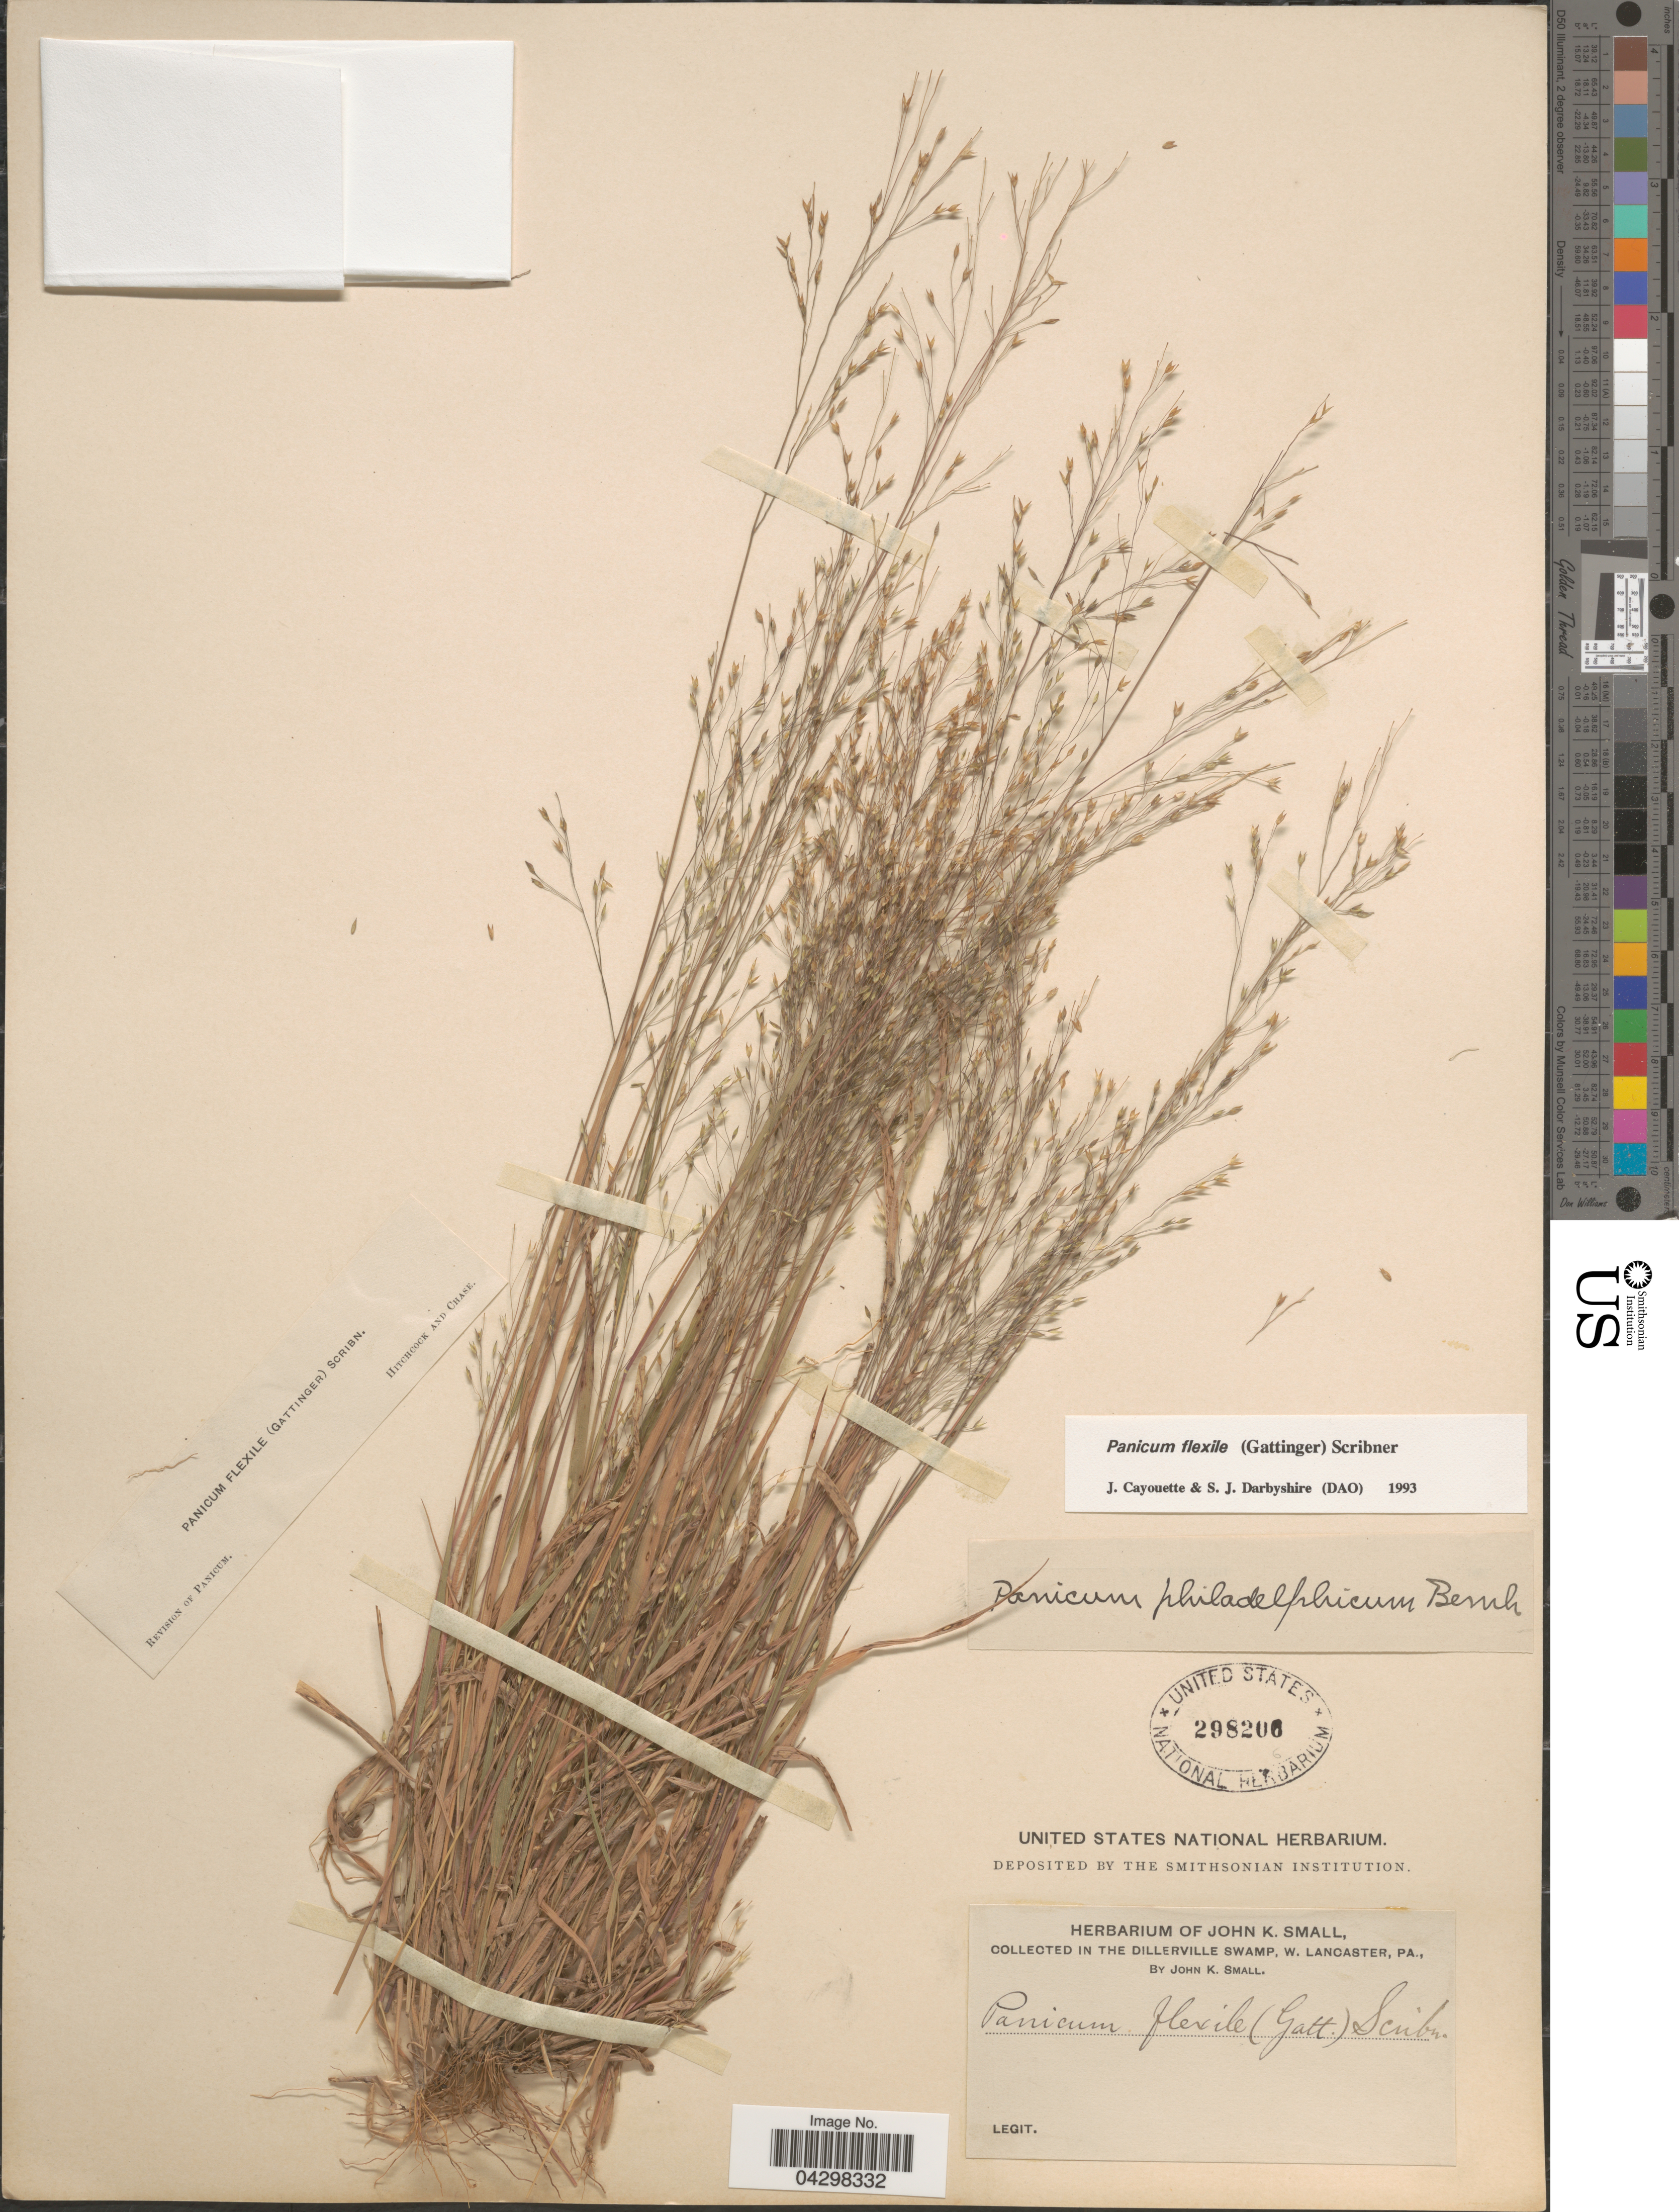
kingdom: Plantae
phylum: Tracheophyta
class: Liliopsida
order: Poales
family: Poaceae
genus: Panicum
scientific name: Panicum flexile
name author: (Gatt.) Scribn.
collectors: J. K. Small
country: United States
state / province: Pennsylvania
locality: In the Dillerville Swamp, W. Lancaster.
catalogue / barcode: US 298206